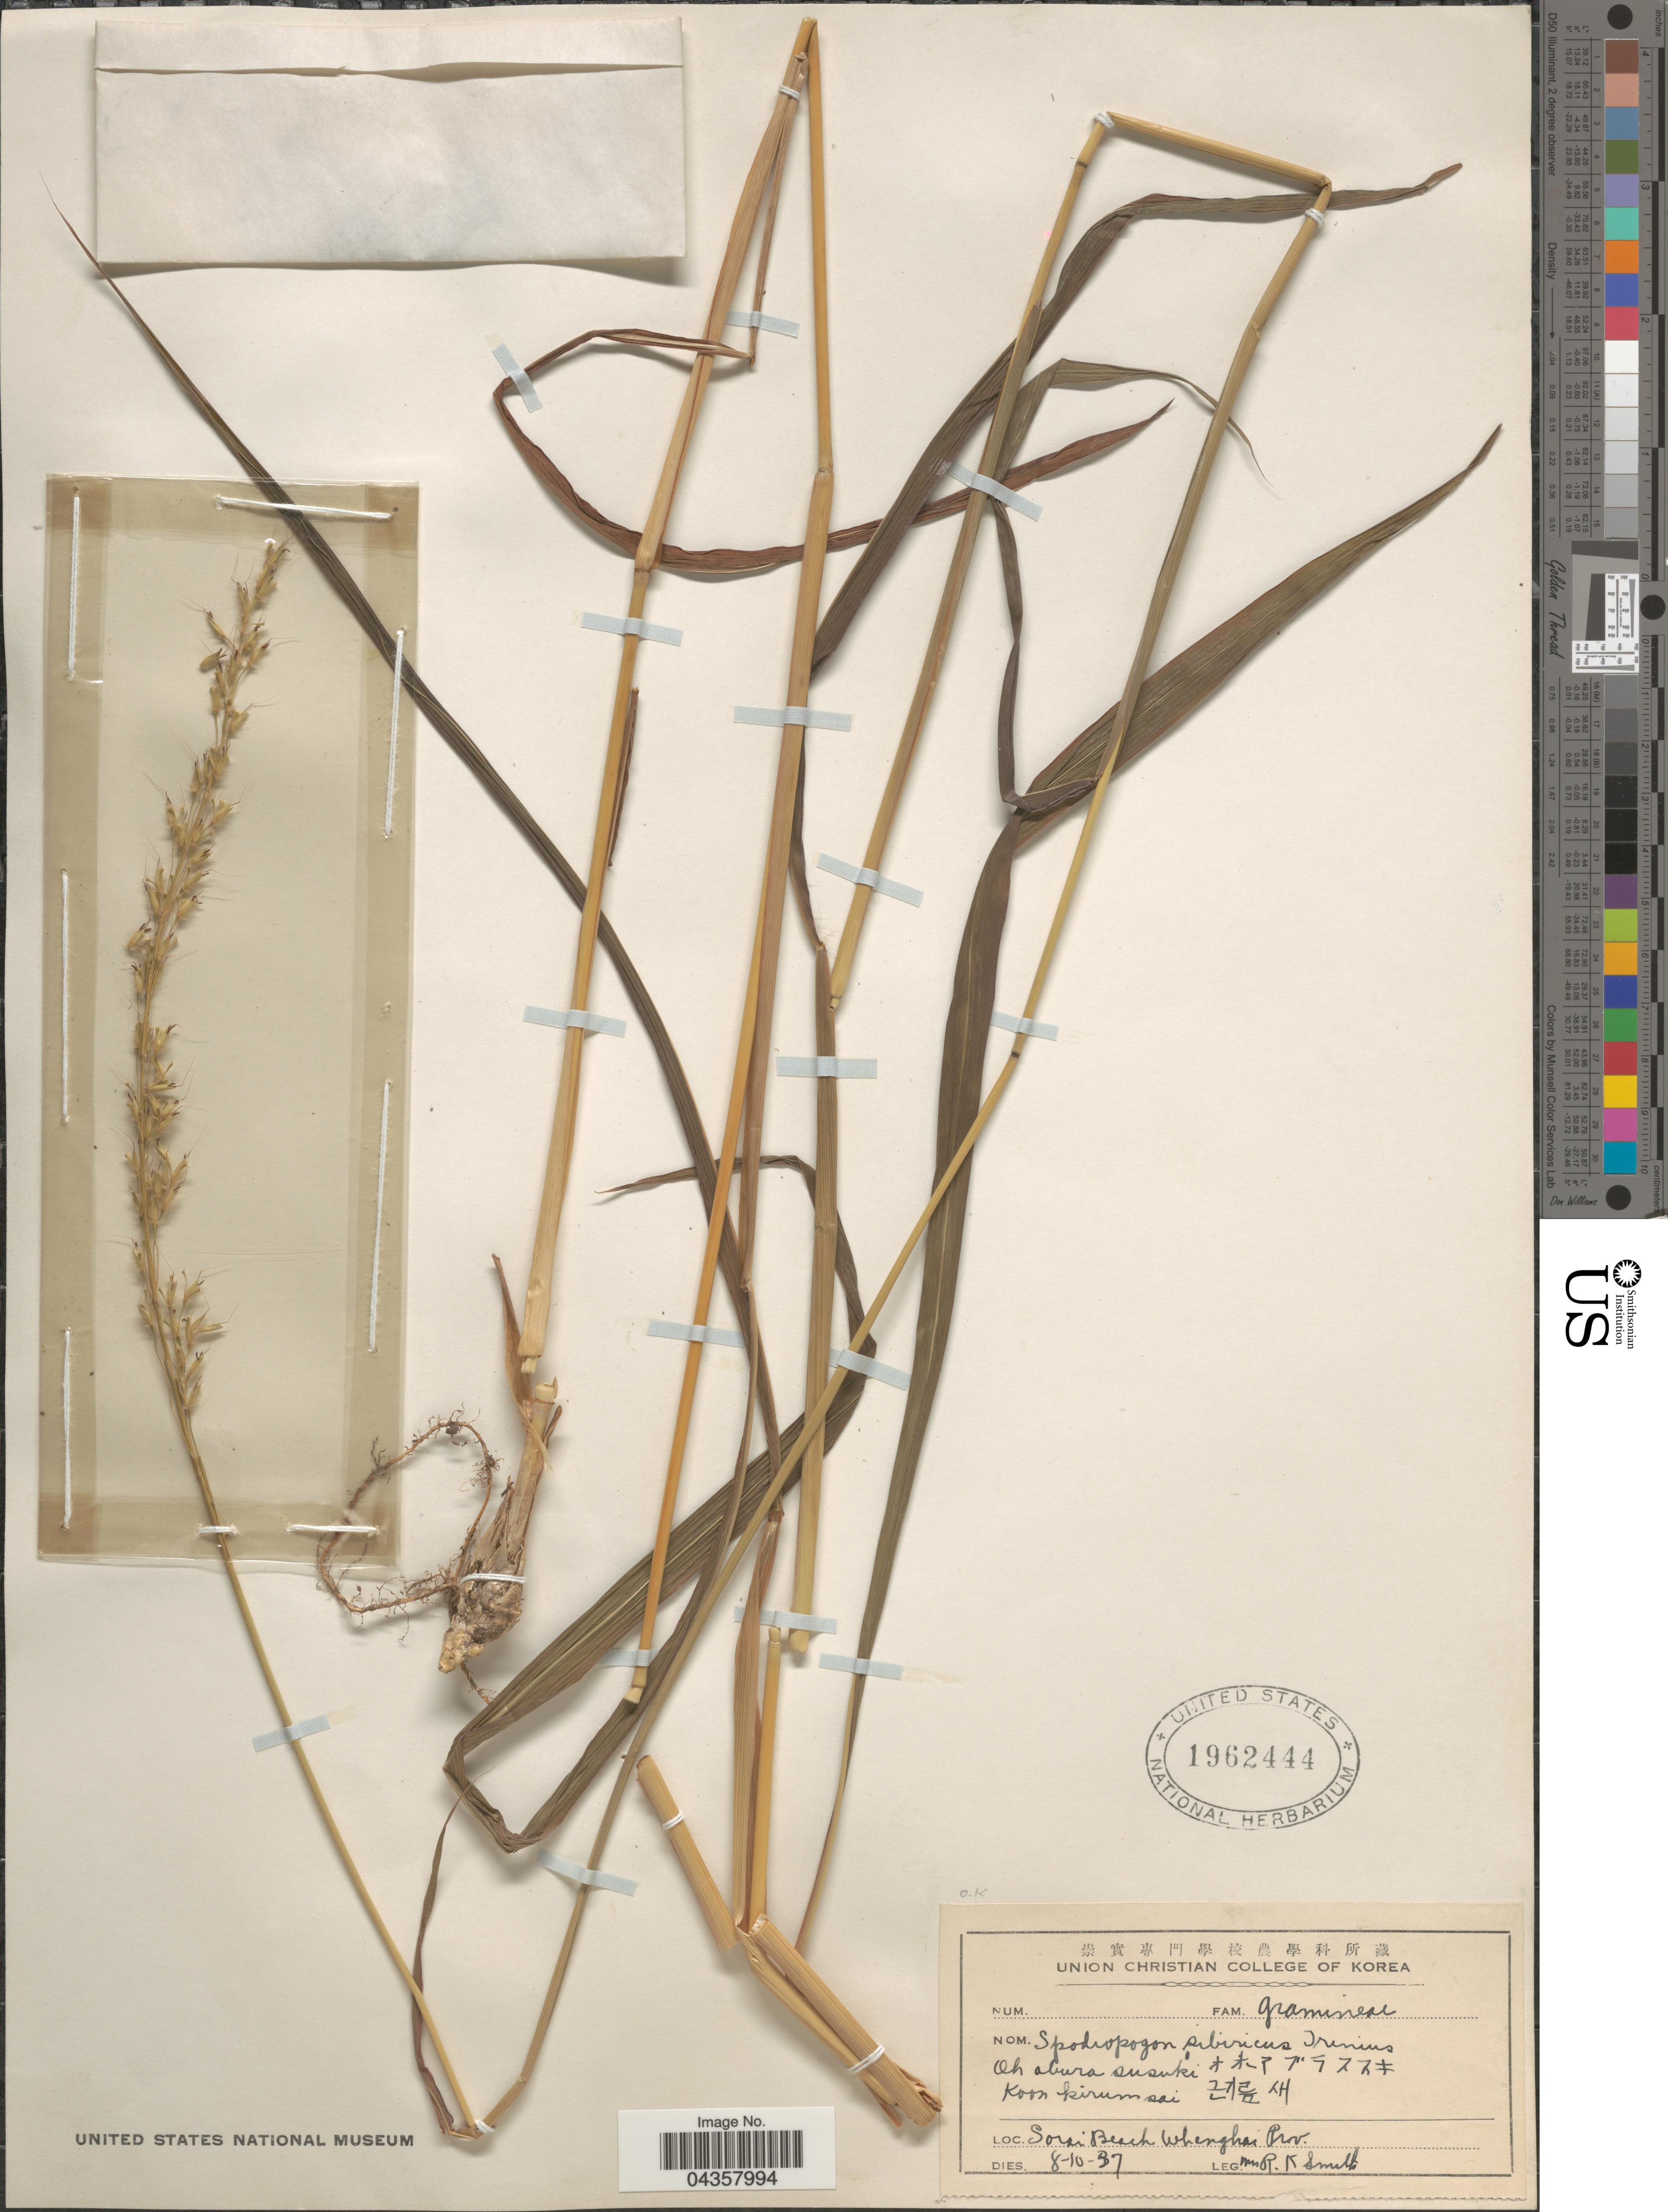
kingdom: Plantae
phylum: Tracheophyta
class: Liliopsida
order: Poales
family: Poaceae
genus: Spodiopogon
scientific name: Spodiopogon sibiricus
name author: Trin.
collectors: Mrs. R. K. Smith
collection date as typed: Transcribed d/m/y: 8/10/37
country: North Korea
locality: Sorai Beach Whenghai Prov.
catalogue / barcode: US 1962444